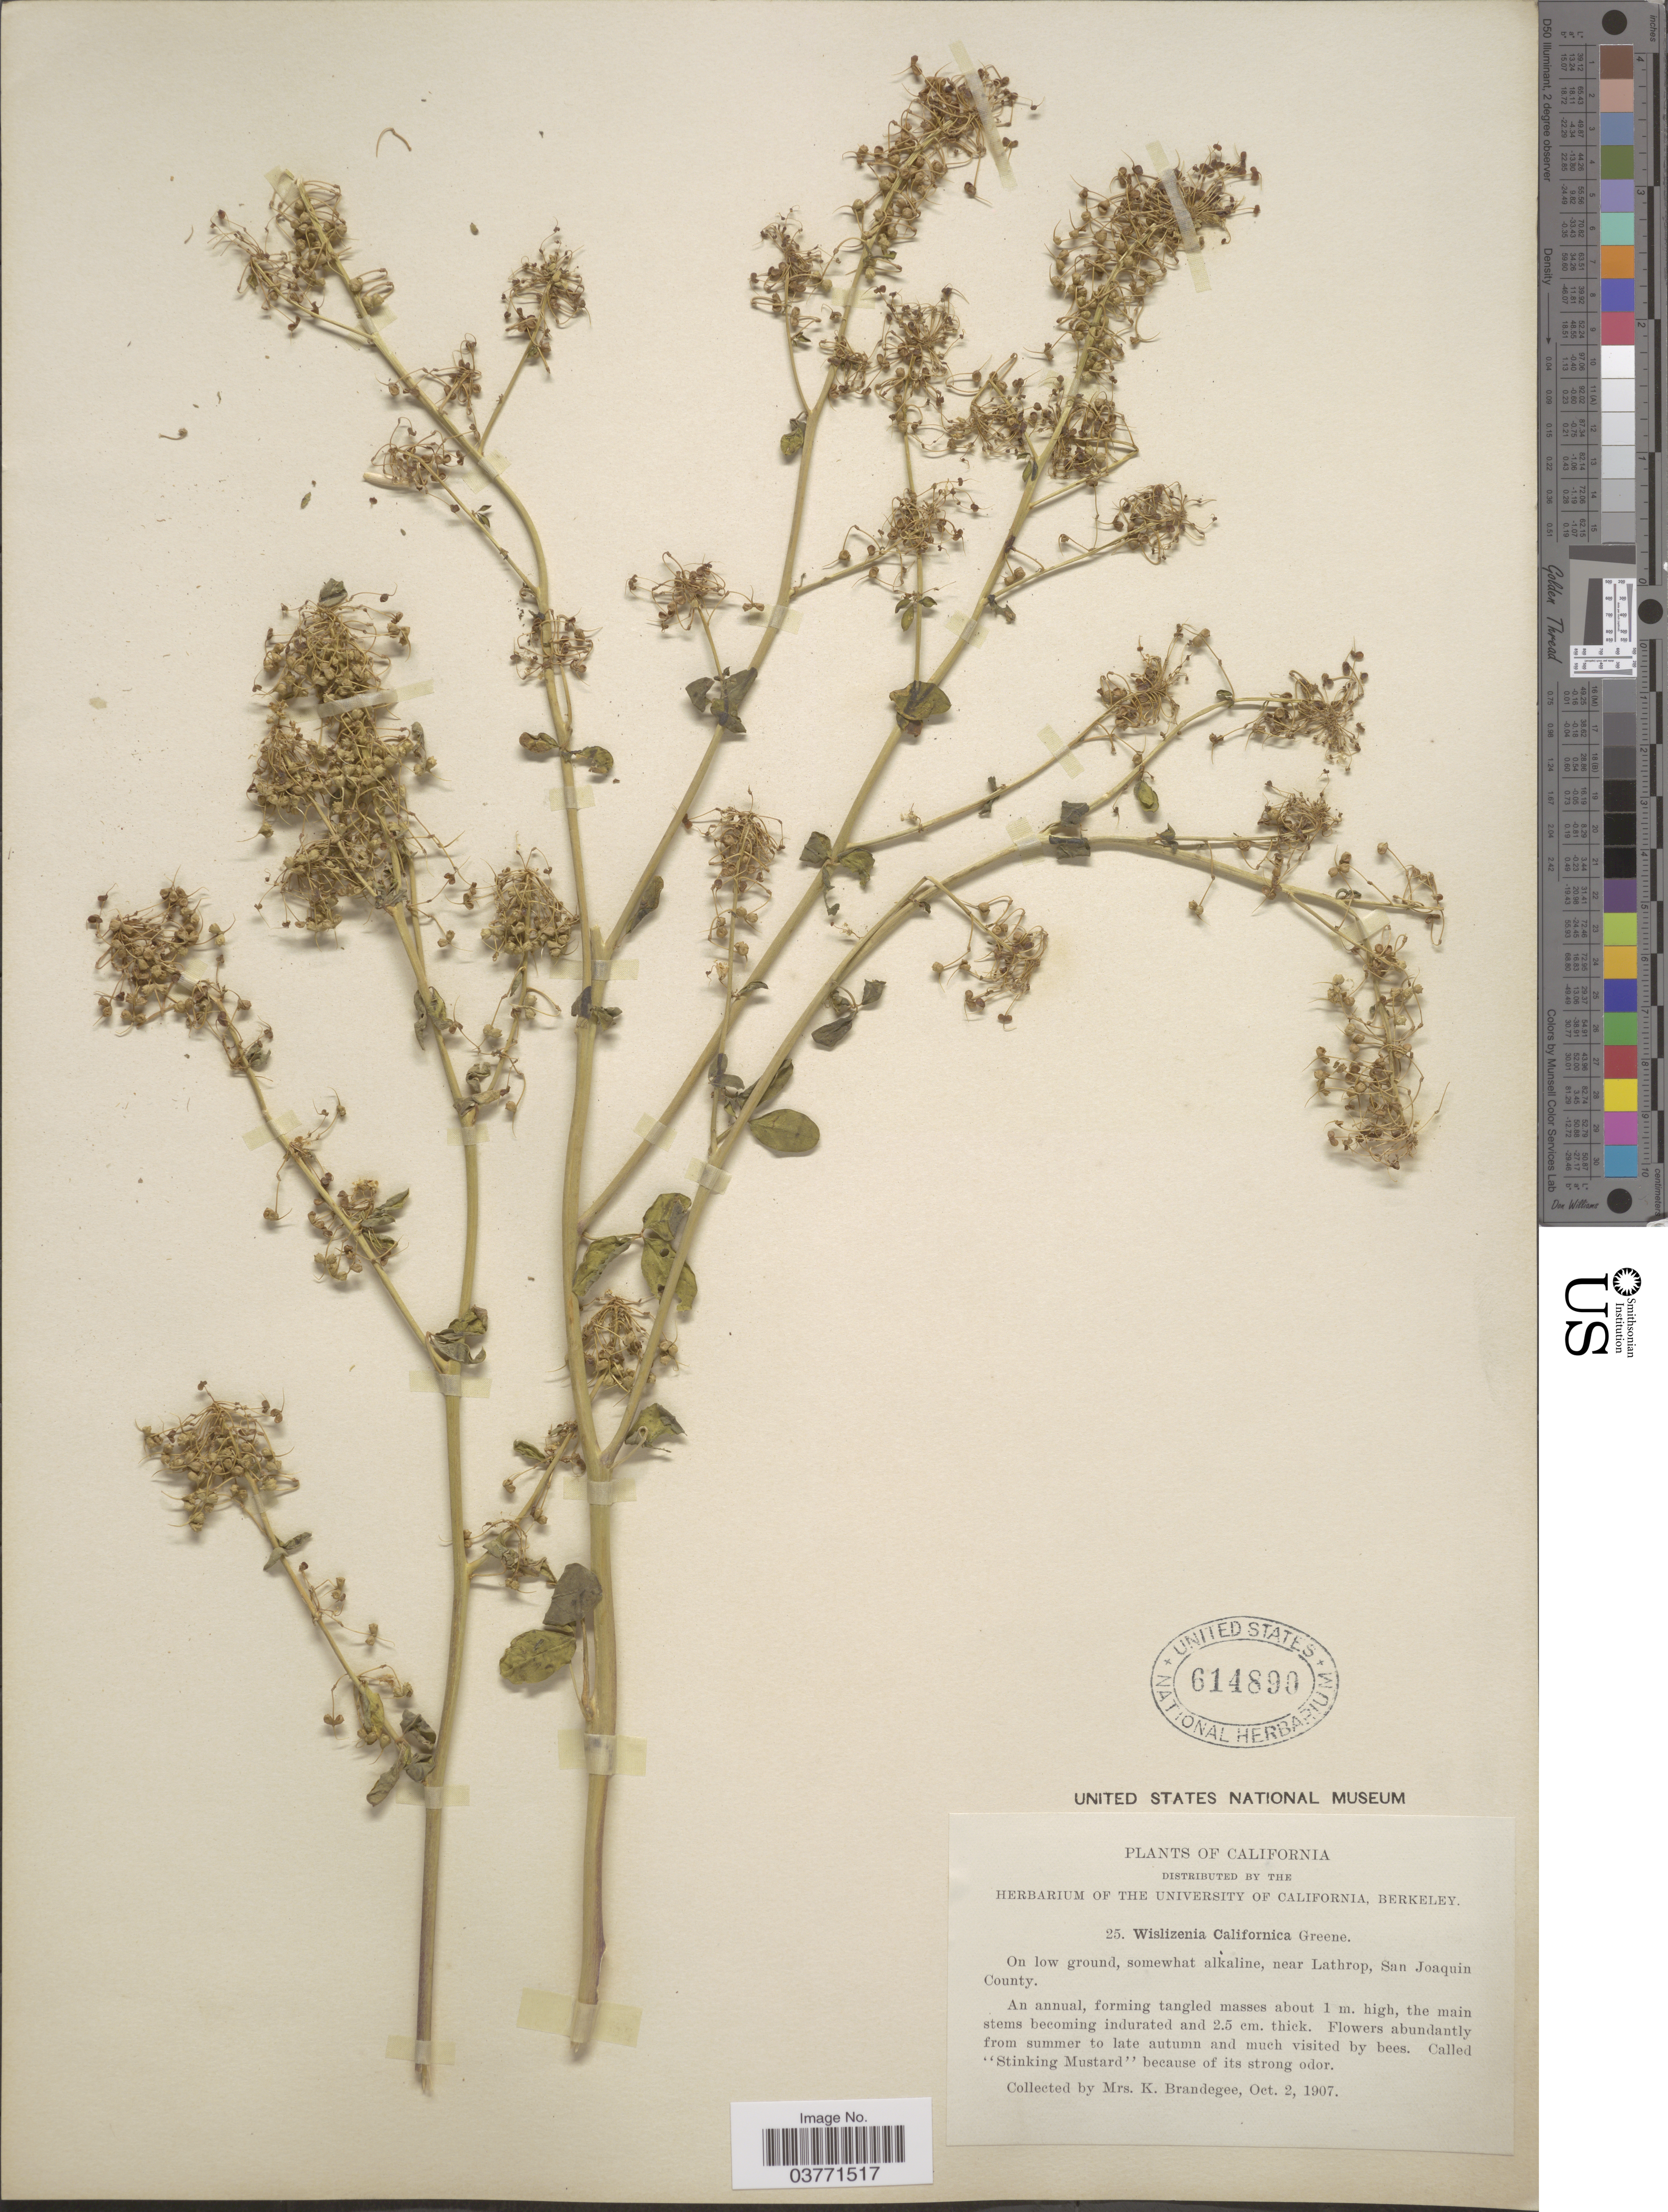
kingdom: Plantae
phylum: Tracheophyta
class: Magnoliopsida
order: Brassicales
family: Cleomaceae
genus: Cleomella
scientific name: Cleomella californica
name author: (Greene) Roalson & J.C. Hall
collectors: K. Brandegee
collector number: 25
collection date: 1907-10-02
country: United States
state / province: California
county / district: San Joaquin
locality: Near Lathrop, San Joaquin County.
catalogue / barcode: US 614890